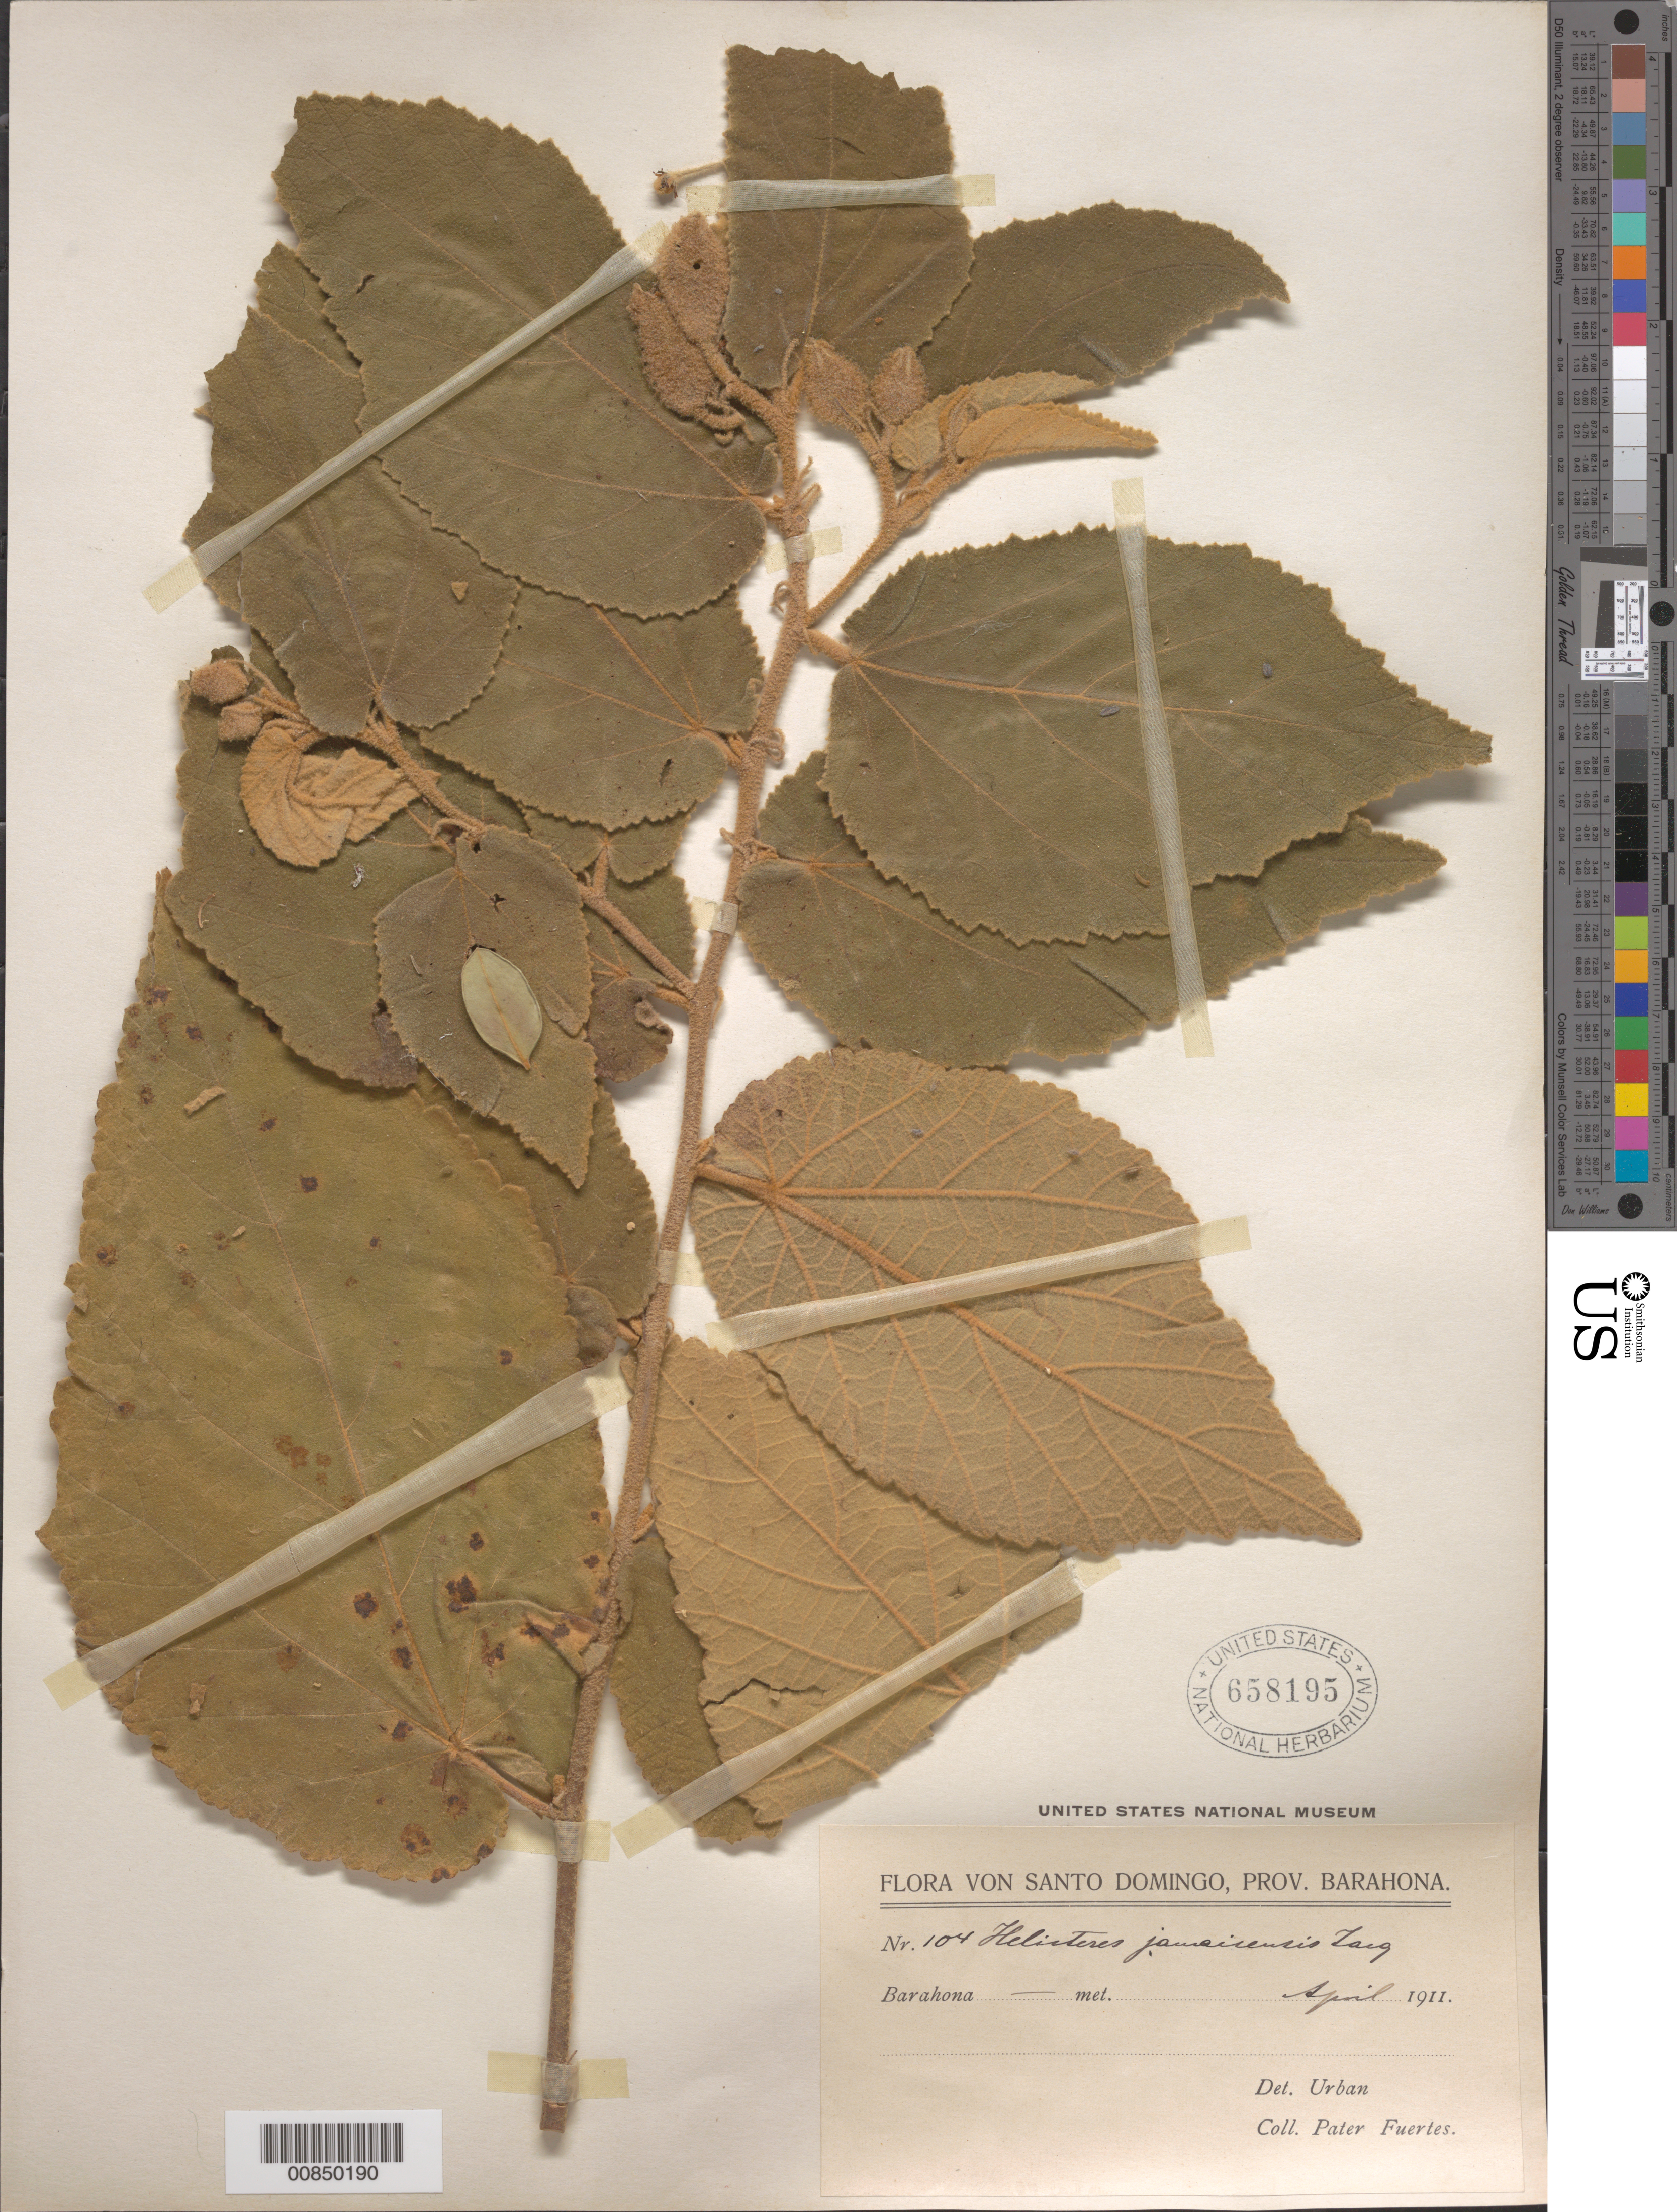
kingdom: Plantae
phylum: Tracheophyta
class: Magnoliopsida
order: Malvales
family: Malvaceae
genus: Helicteres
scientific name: Helicteres jamaicensis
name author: Jacq.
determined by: Urban, Ignatz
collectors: M. D. Fuertes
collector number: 104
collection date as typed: Apr 1911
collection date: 1911-04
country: Dominican Republic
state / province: Barahona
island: Hispaniola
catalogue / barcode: US 658195